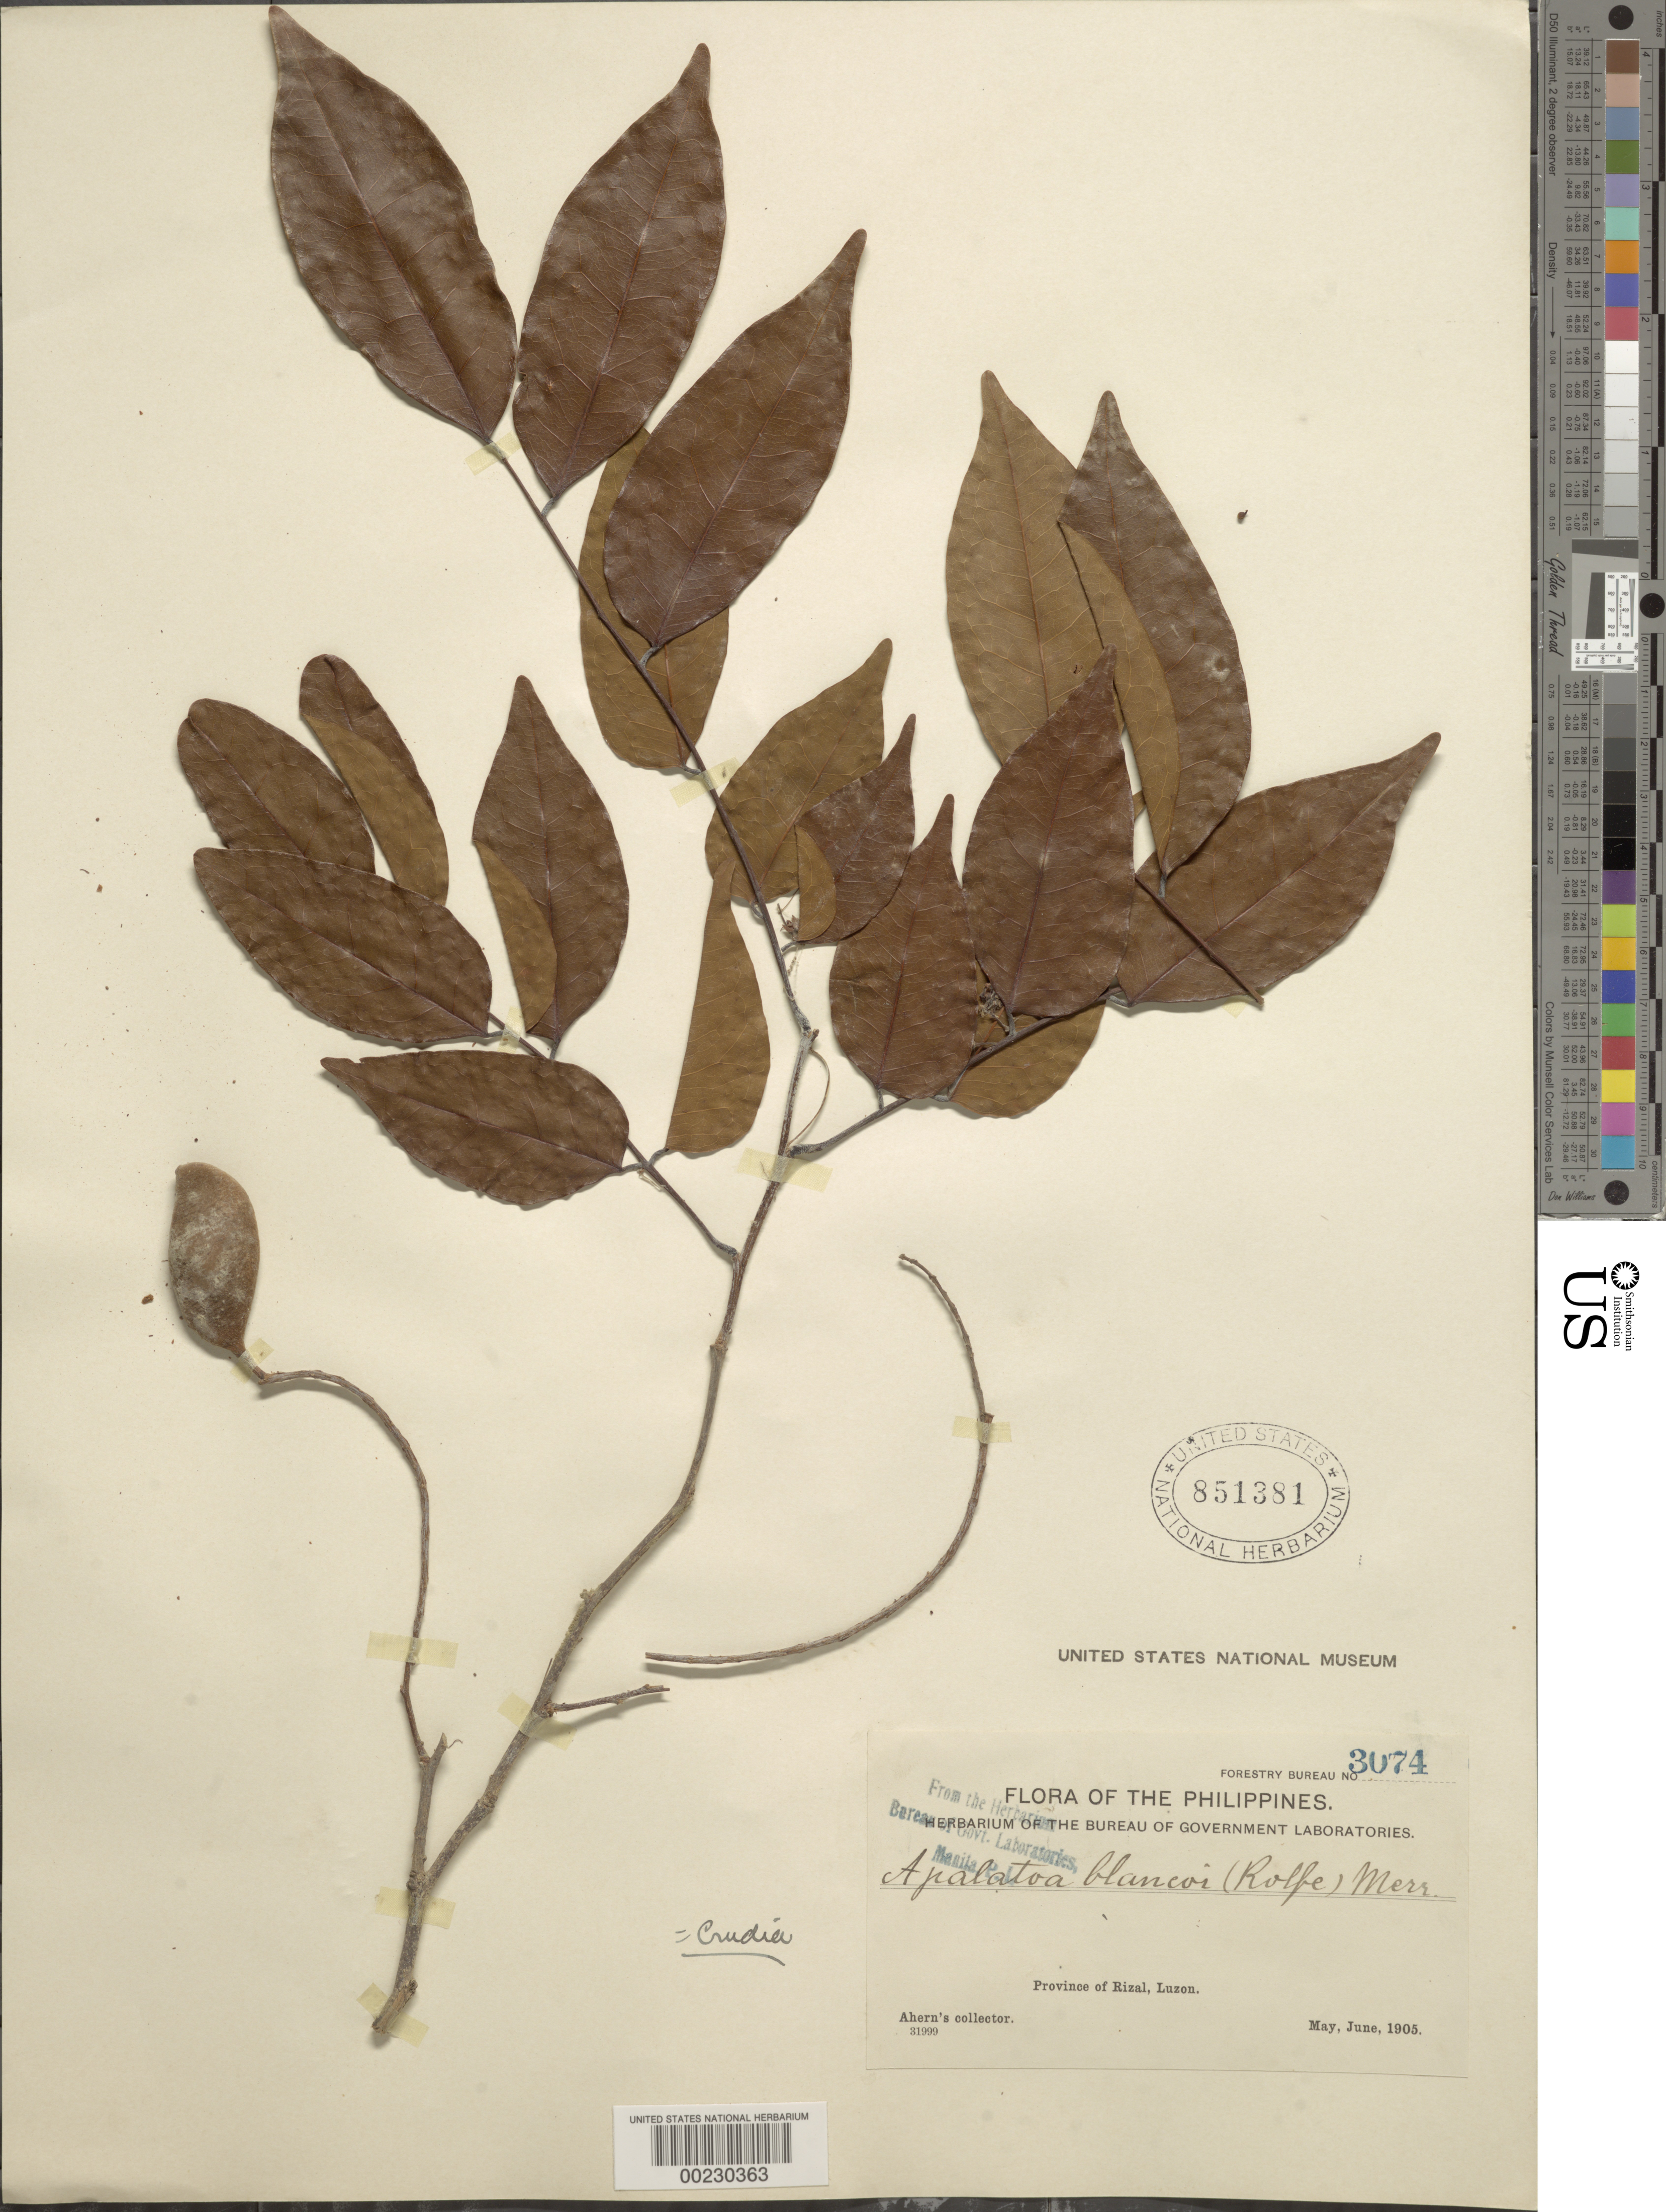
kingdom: Plantae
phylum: Tracheophyta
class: Magnoliopsida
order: Fabales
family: Fabaceae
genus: Crudia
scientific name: Crudia blancoi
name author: Rolfe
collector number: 3074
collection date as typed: May 1905 to -- Jun 1905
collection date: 1905-05/1905-06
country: Philippines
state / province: Calabarzon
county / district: Rizal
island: Luzon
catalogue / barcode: US 851381